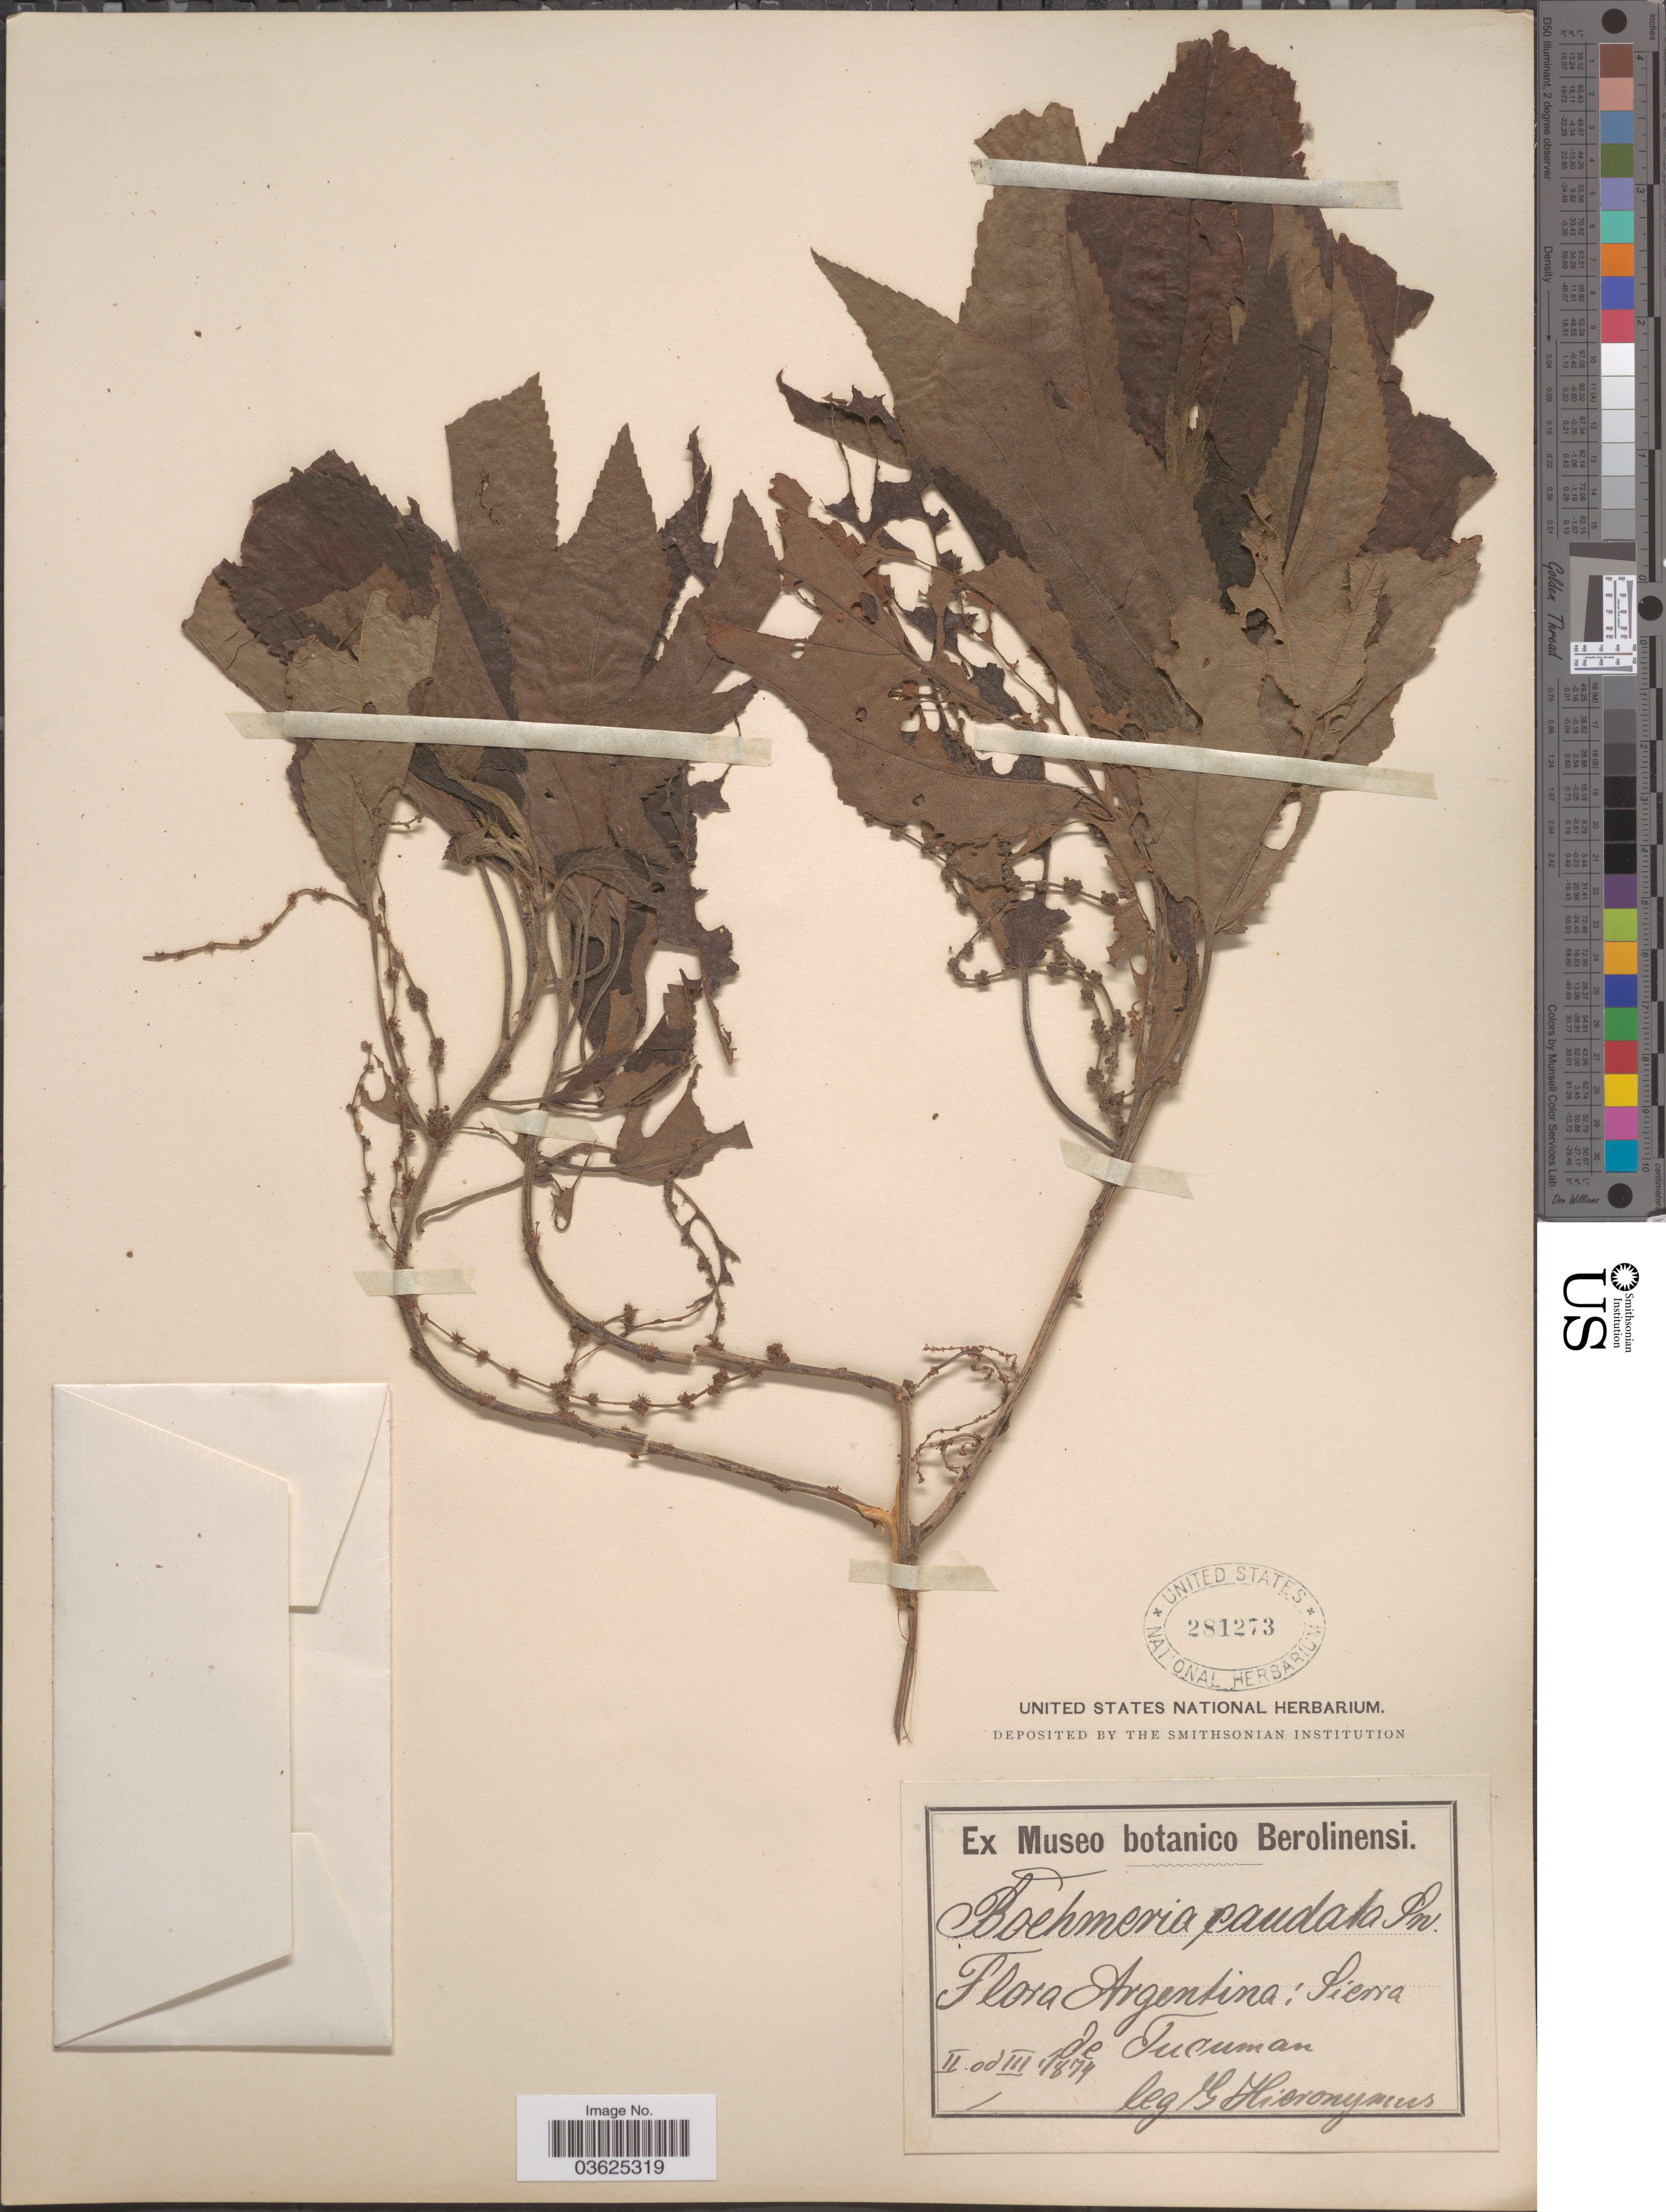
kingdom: Plantae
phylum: Tracheophyta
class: Magnoliopsida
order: Rosales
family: Urticaceae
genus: Boehmeria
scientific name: Boehmeria caudata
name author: Sw.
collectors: G. H. Hieronymus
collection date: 1874-02/1874-03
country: Argentina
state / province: Tucuman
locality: Sierra de Tucuman.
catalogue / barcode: US 281273